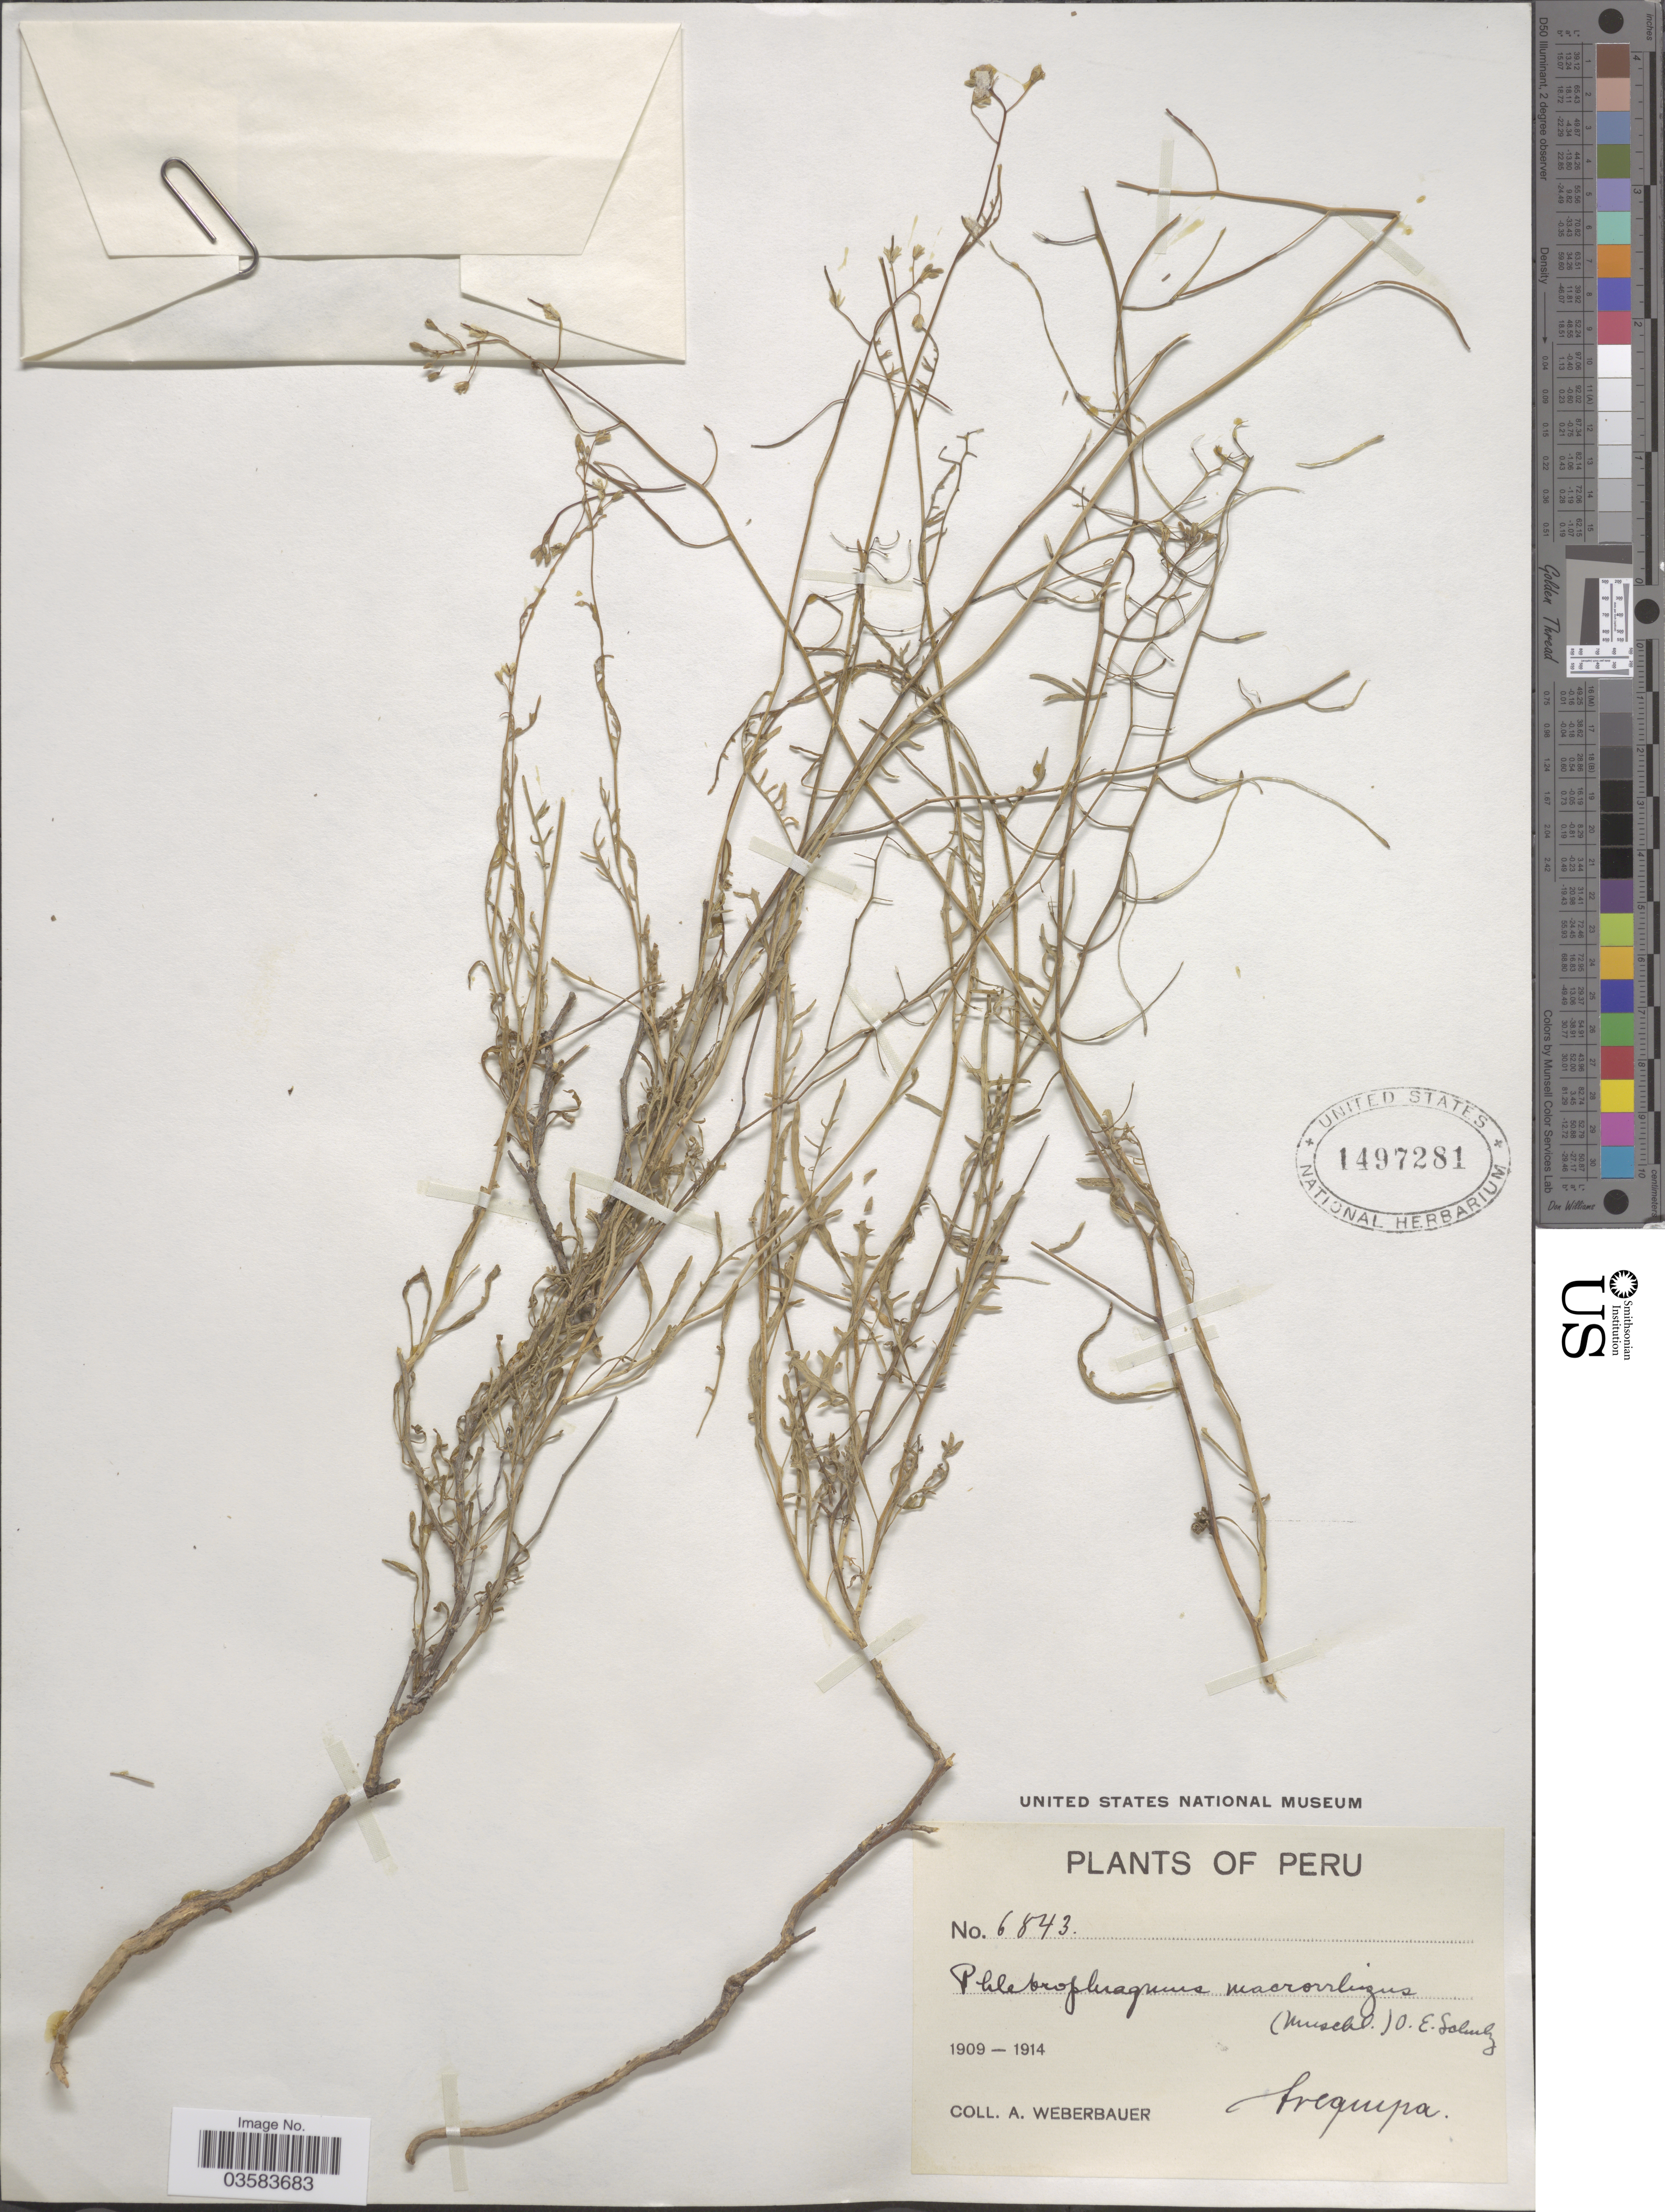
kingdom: Plantae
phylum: Tracheophyta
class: Magnoliopsida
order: Brassicales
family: Brassicaceae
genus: Mostacillastrum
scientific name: Mostacillastrum gracile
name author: (Wedd.) Al-Shehbaz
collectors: A. Weberbauer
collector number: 6843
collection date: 1909/1914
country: Peru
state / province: Arequipa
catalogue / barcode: US 1497281